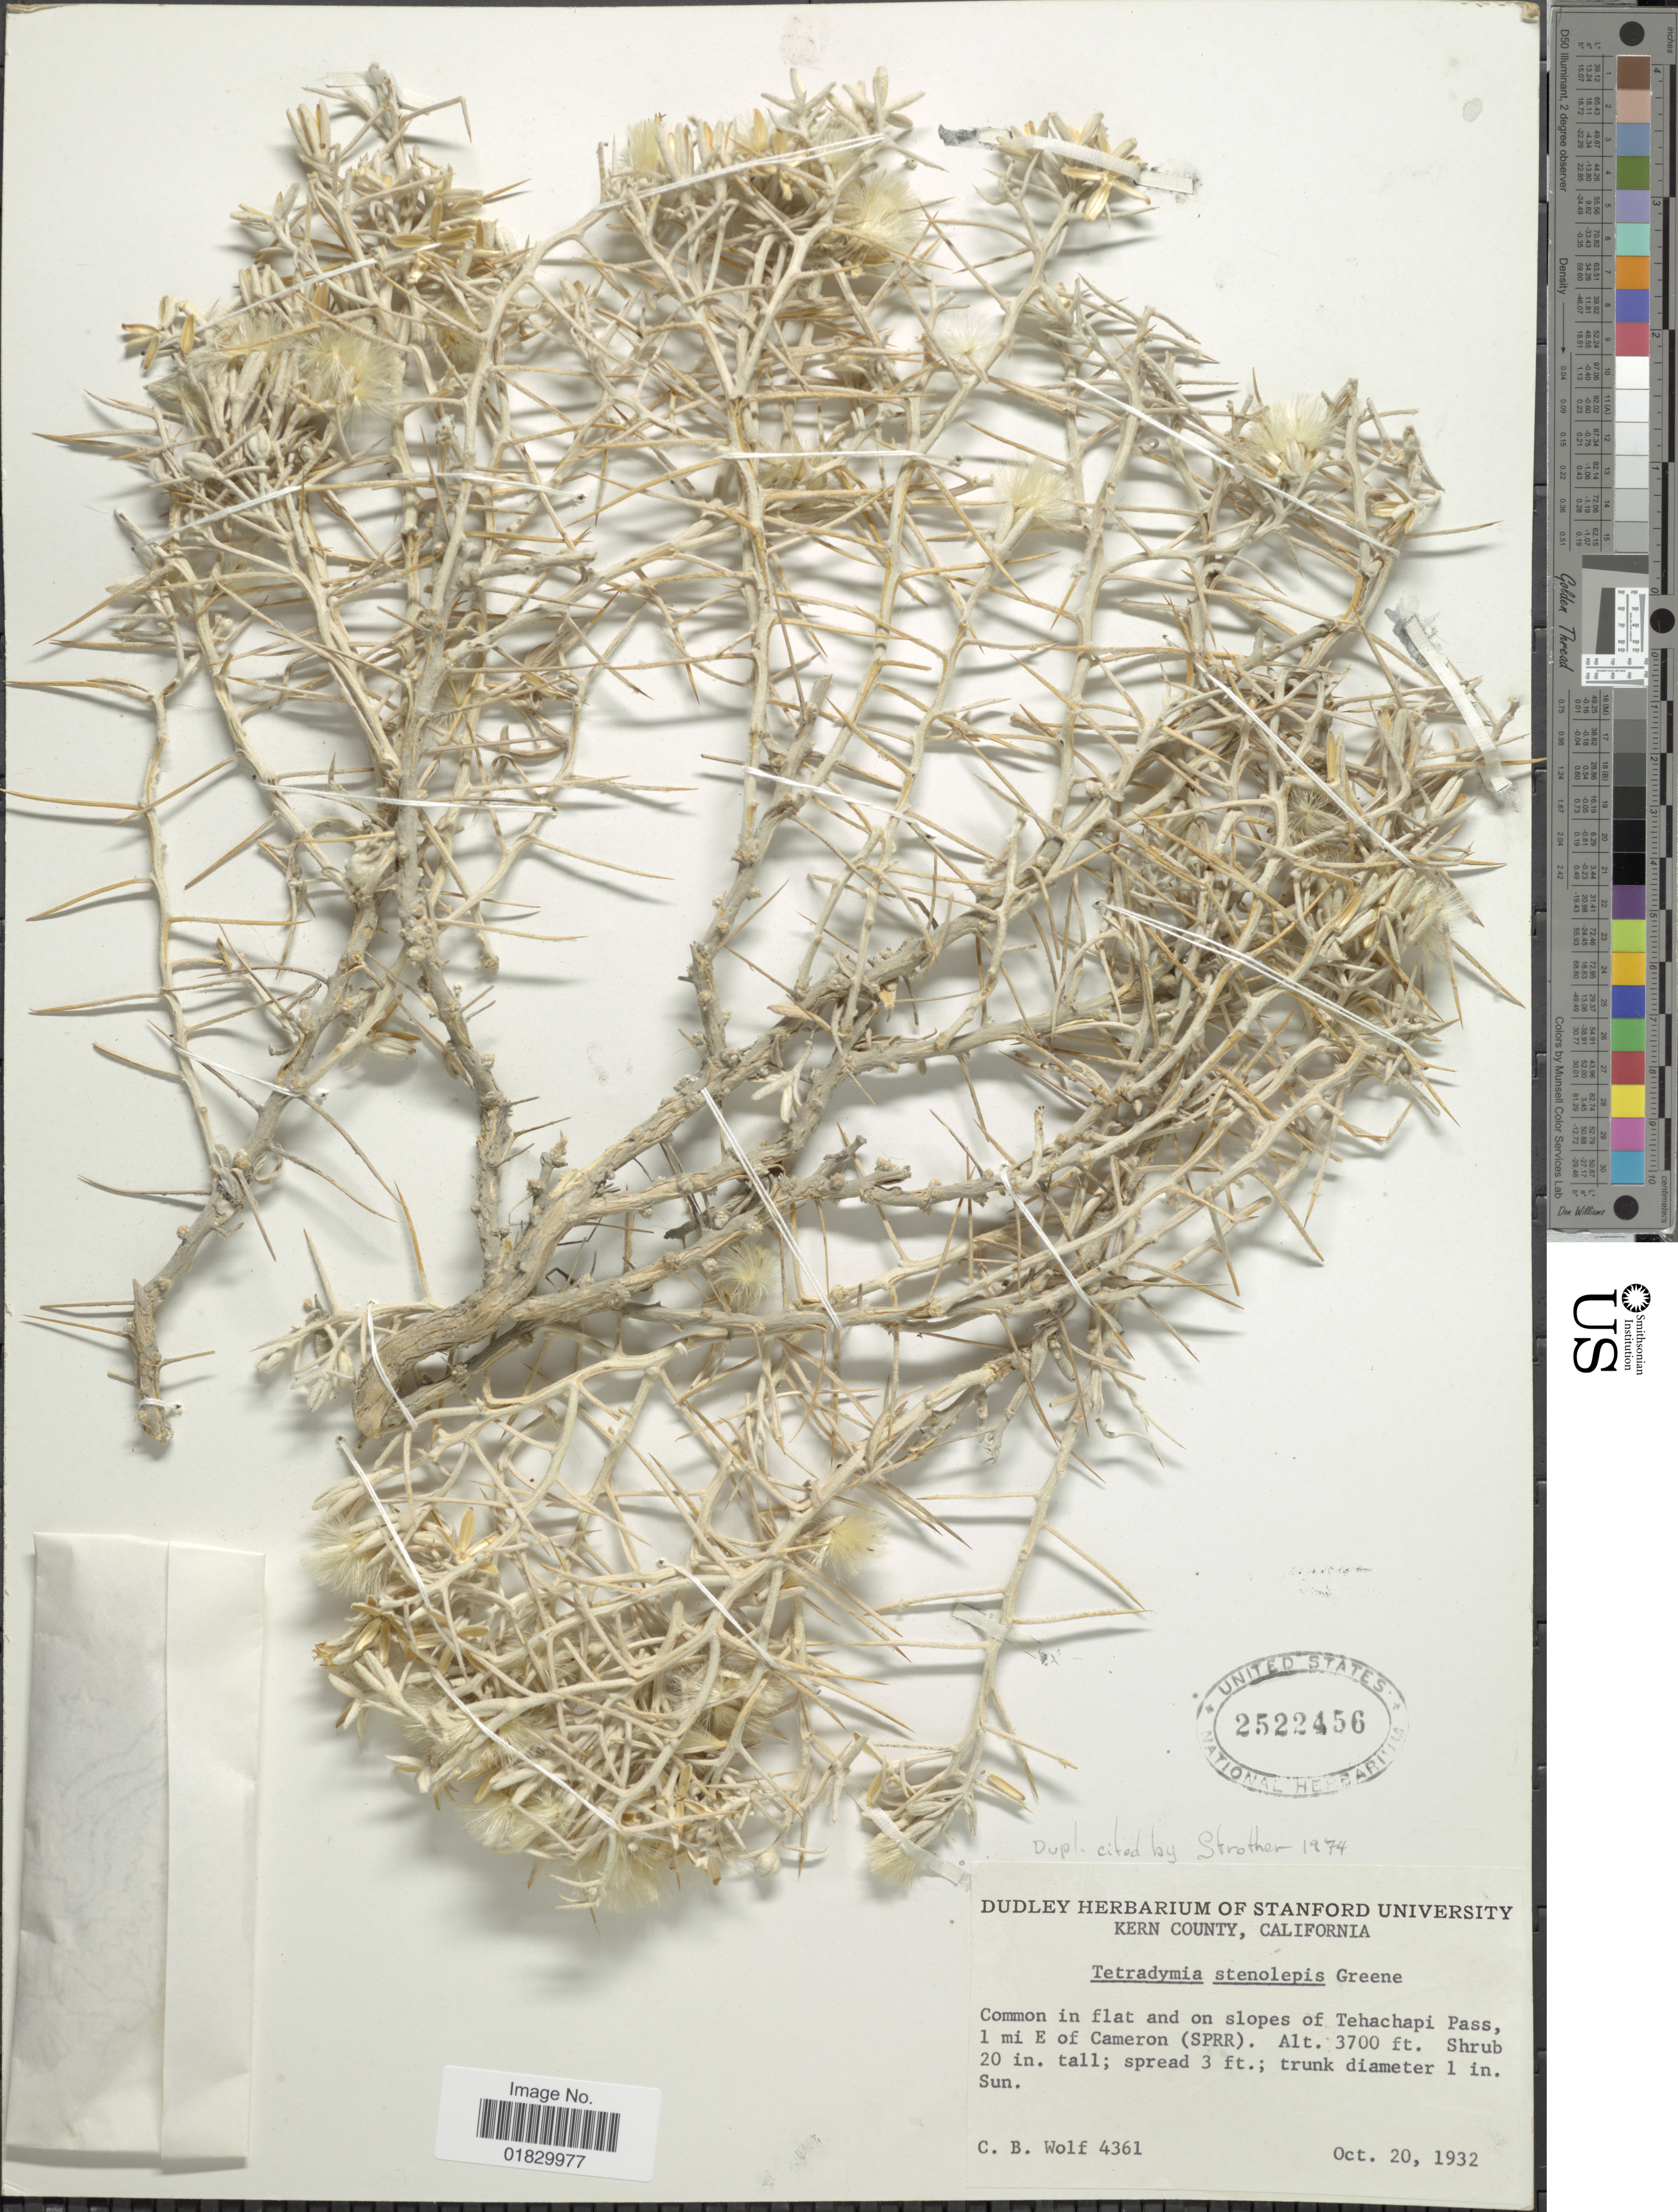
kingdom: Plantae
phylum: Tracheophyta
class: Magnoliopsida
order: Asterales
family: Asteraceae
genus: Tetradymia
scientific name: Tetradymia stenolepis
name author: Greene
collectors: C. B. Wolf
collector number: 4361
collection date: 1932-10-20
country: United States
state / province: California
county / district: Kern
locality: Kern County, California, Common in flat and on slopes of Tehachapi Pass, 1 mi. E of Cameron (SPRR)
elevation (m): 1128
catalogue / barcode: US 2522456